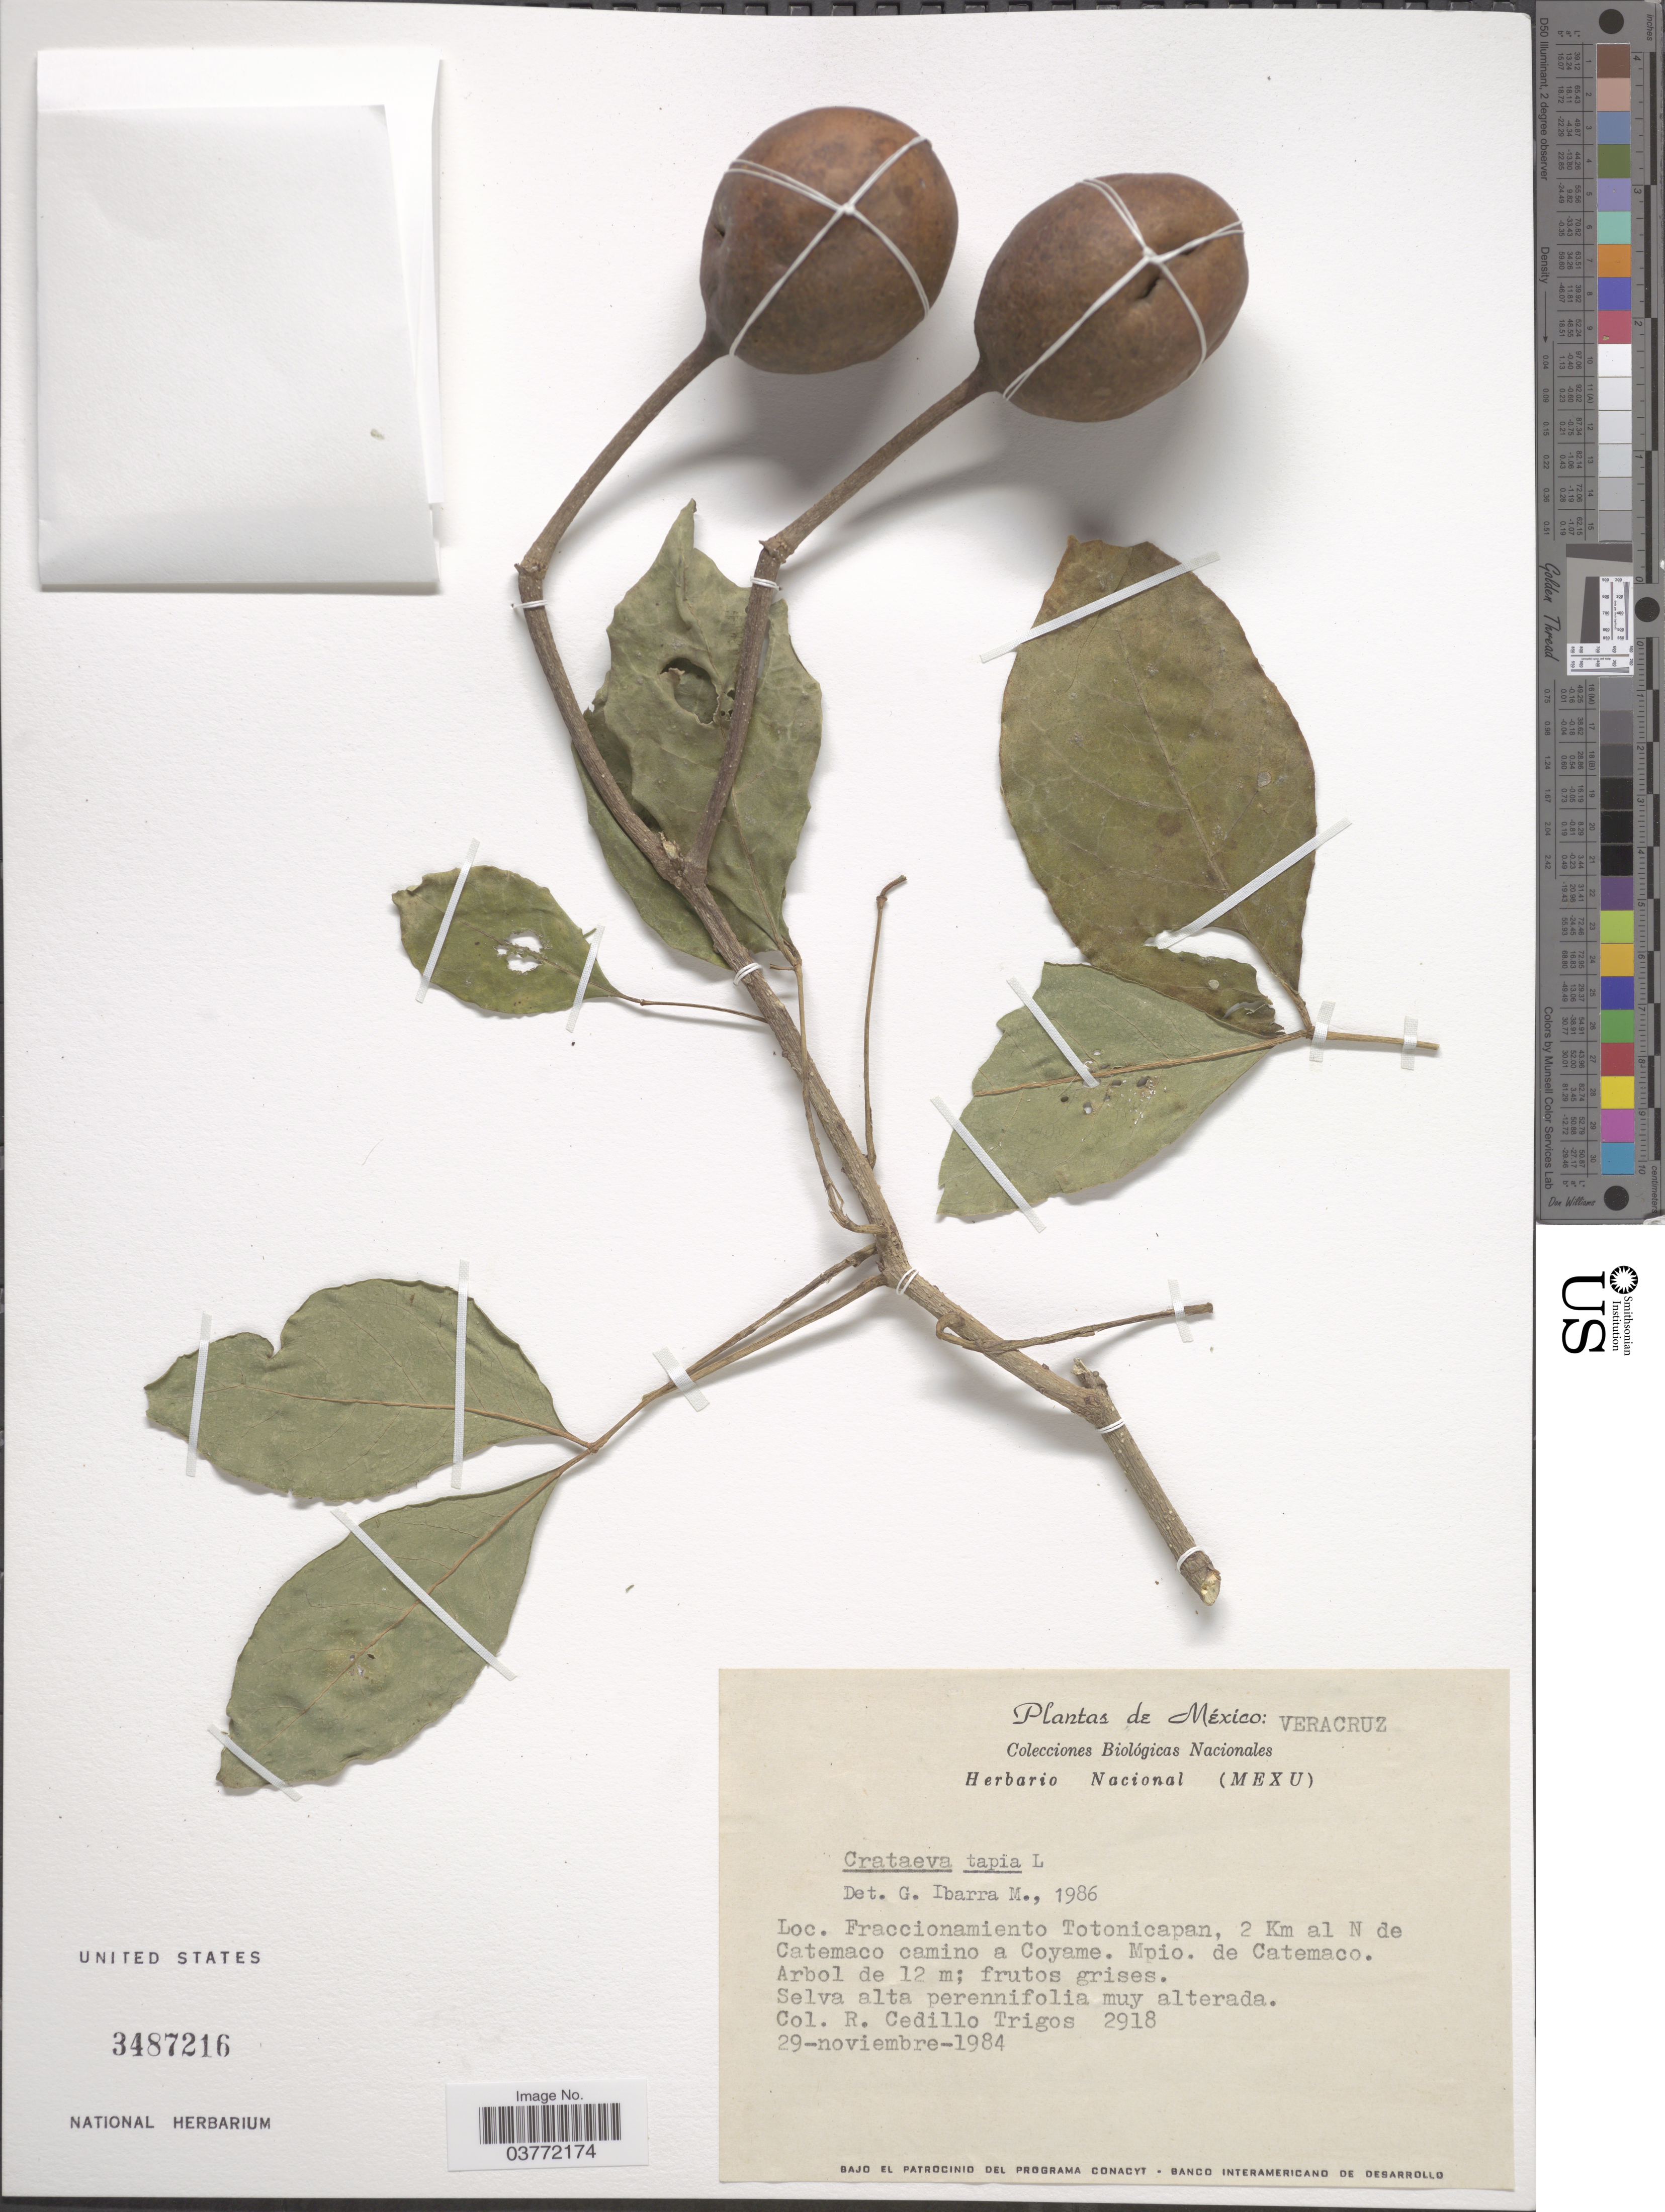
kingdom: Plantae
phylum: Tracheophyta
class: Magnoliopsida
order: Brassicales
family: Capparaceae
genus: Crateva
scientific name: Crateva tapia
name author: L.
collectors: R. CedilloT.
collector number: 2918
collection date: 1984-11-29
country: Mexico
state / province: Veracruz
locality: Veracruz. Fraccionamiento Totonicapan, 2 Km al N de Catemaco camino a Coyame. Mpio. de Catemaco.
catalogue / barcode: US 3487216